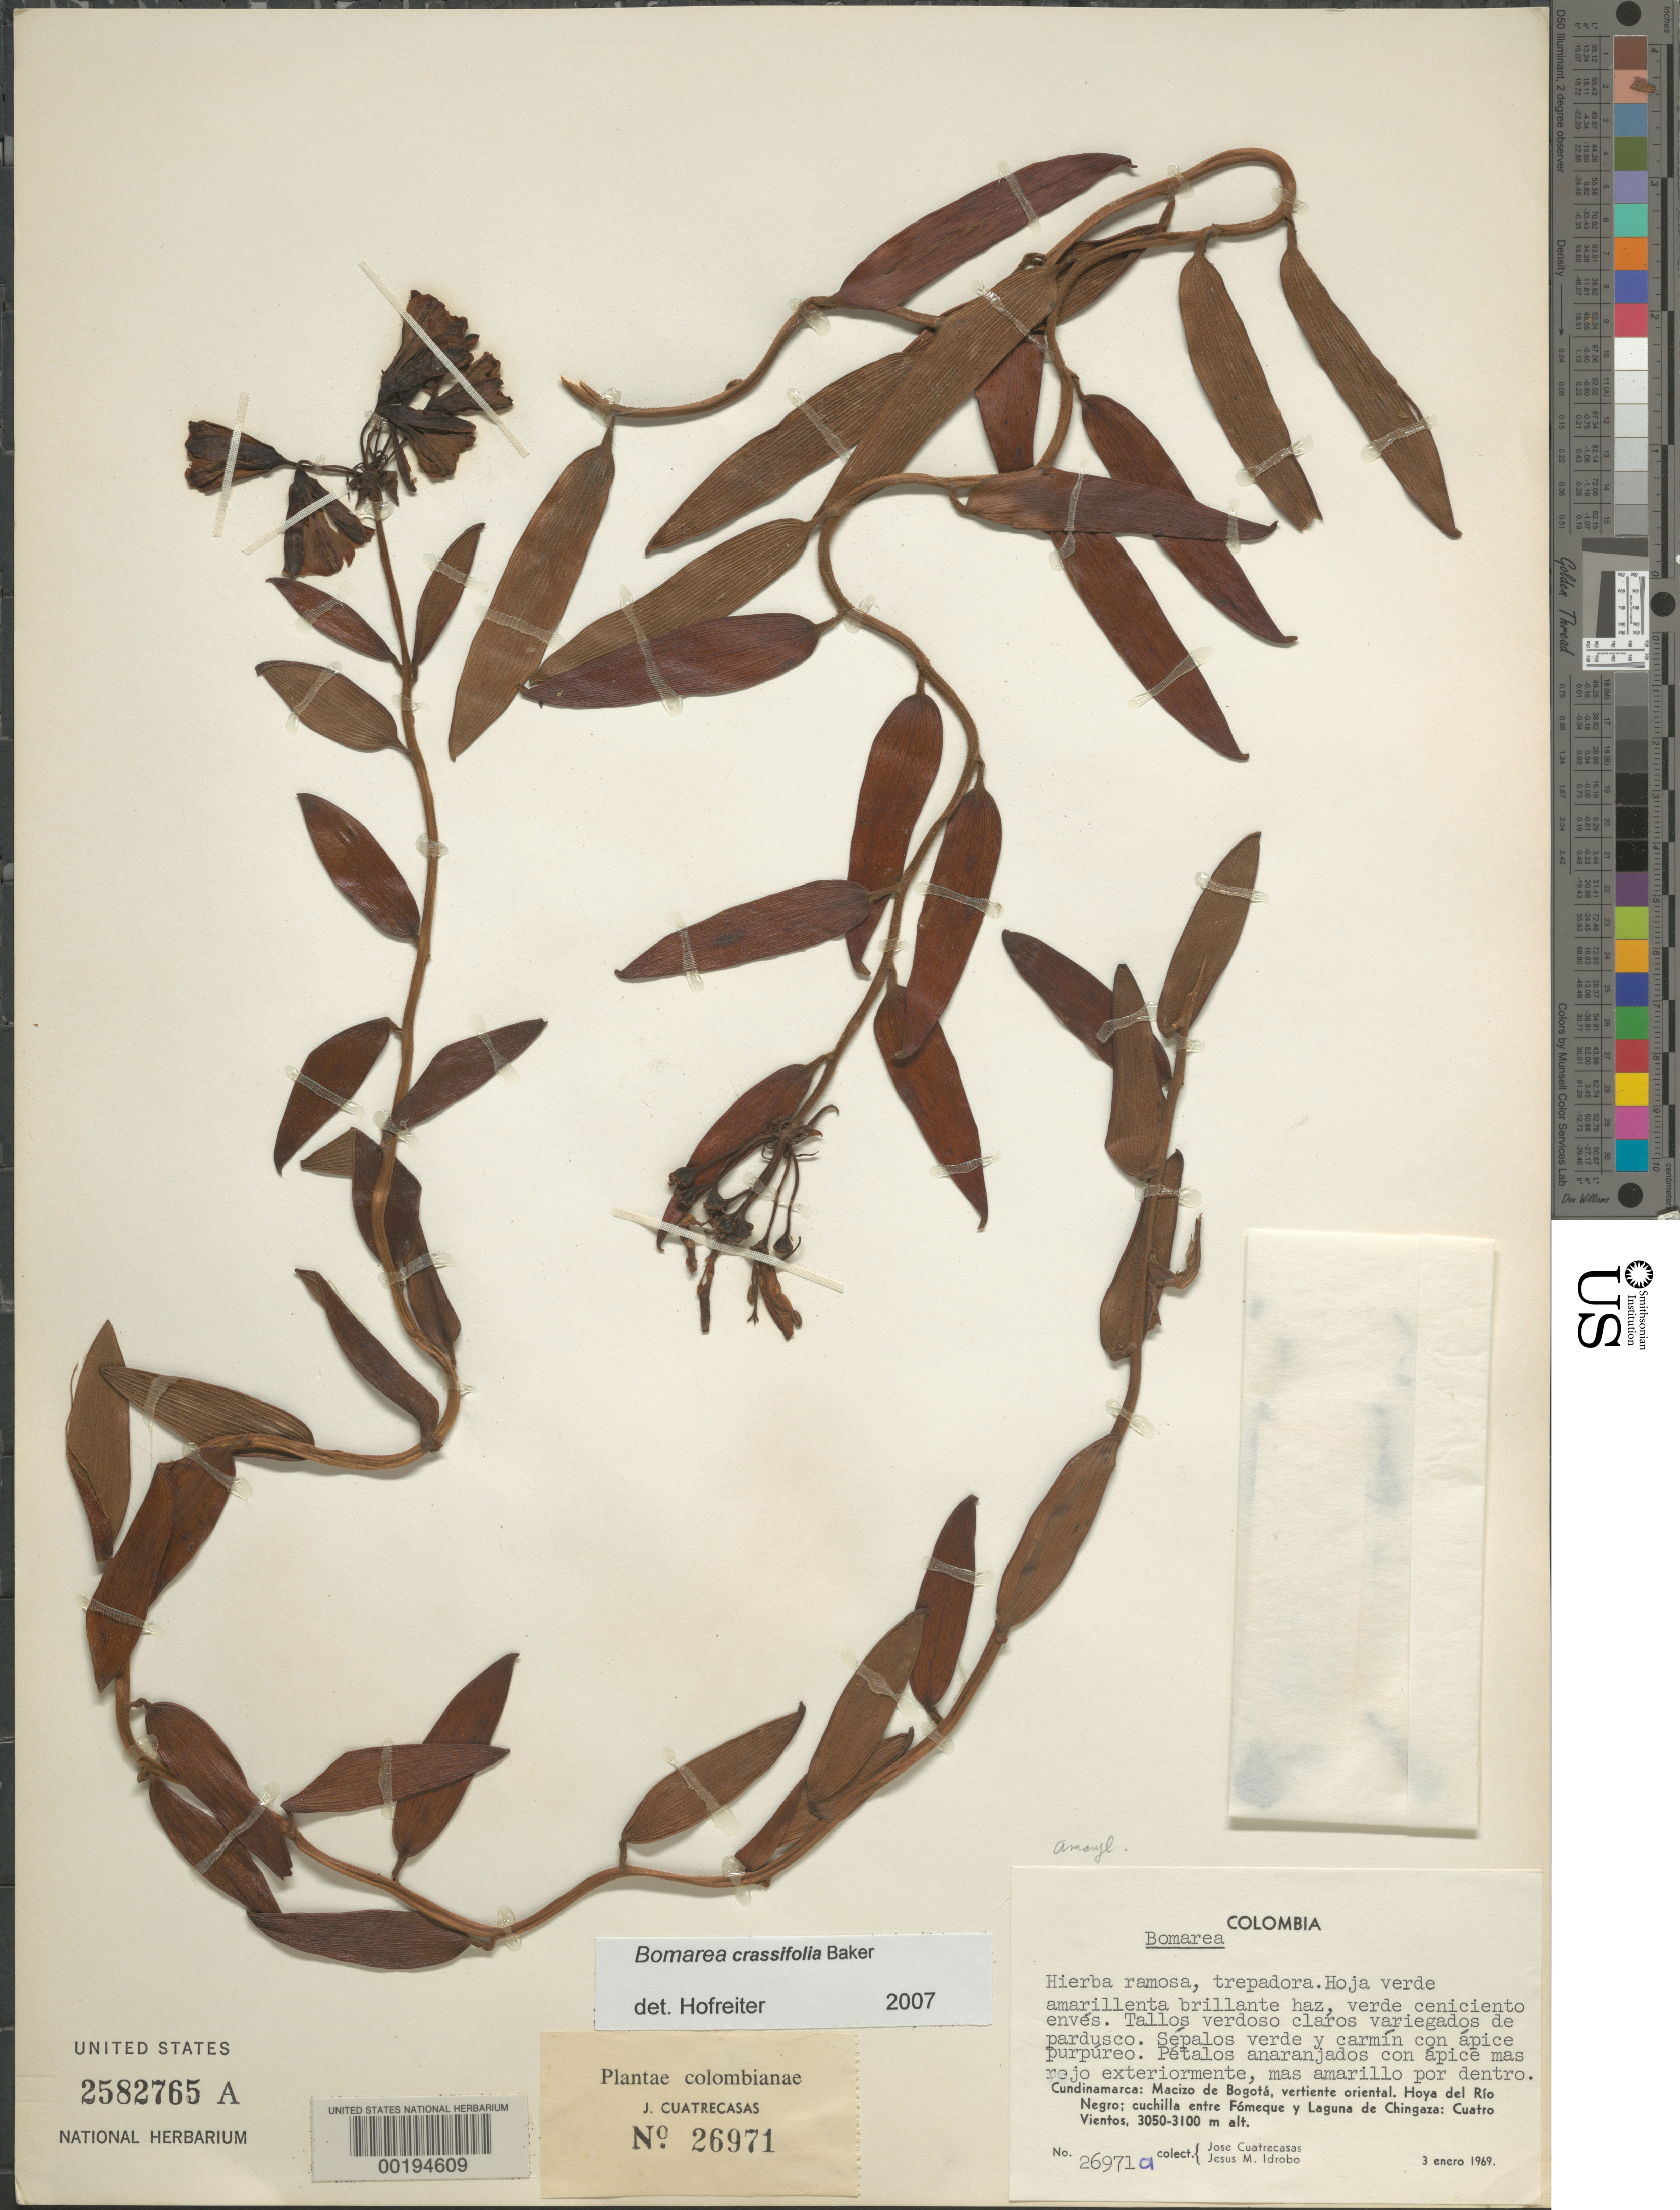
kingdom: Plantae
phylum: Tracheophyta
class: Liliopsida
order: Liliales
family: Alstroemeriaceae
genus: Bomarea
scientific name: Bomarea sp.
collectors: J. Cuatrecasas & J. M. Idrobo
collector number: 26971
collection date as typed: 03 Jan 1969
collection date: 1969-01-03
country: Colombia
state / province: Cundinamarca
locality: Macizo de Bogota, E slope; Valley of the Rio Negro; mountain range between Fomeque and Laguna de Chingaza: Cuatro Vientos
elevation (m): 3050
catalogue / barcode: US 2582765A